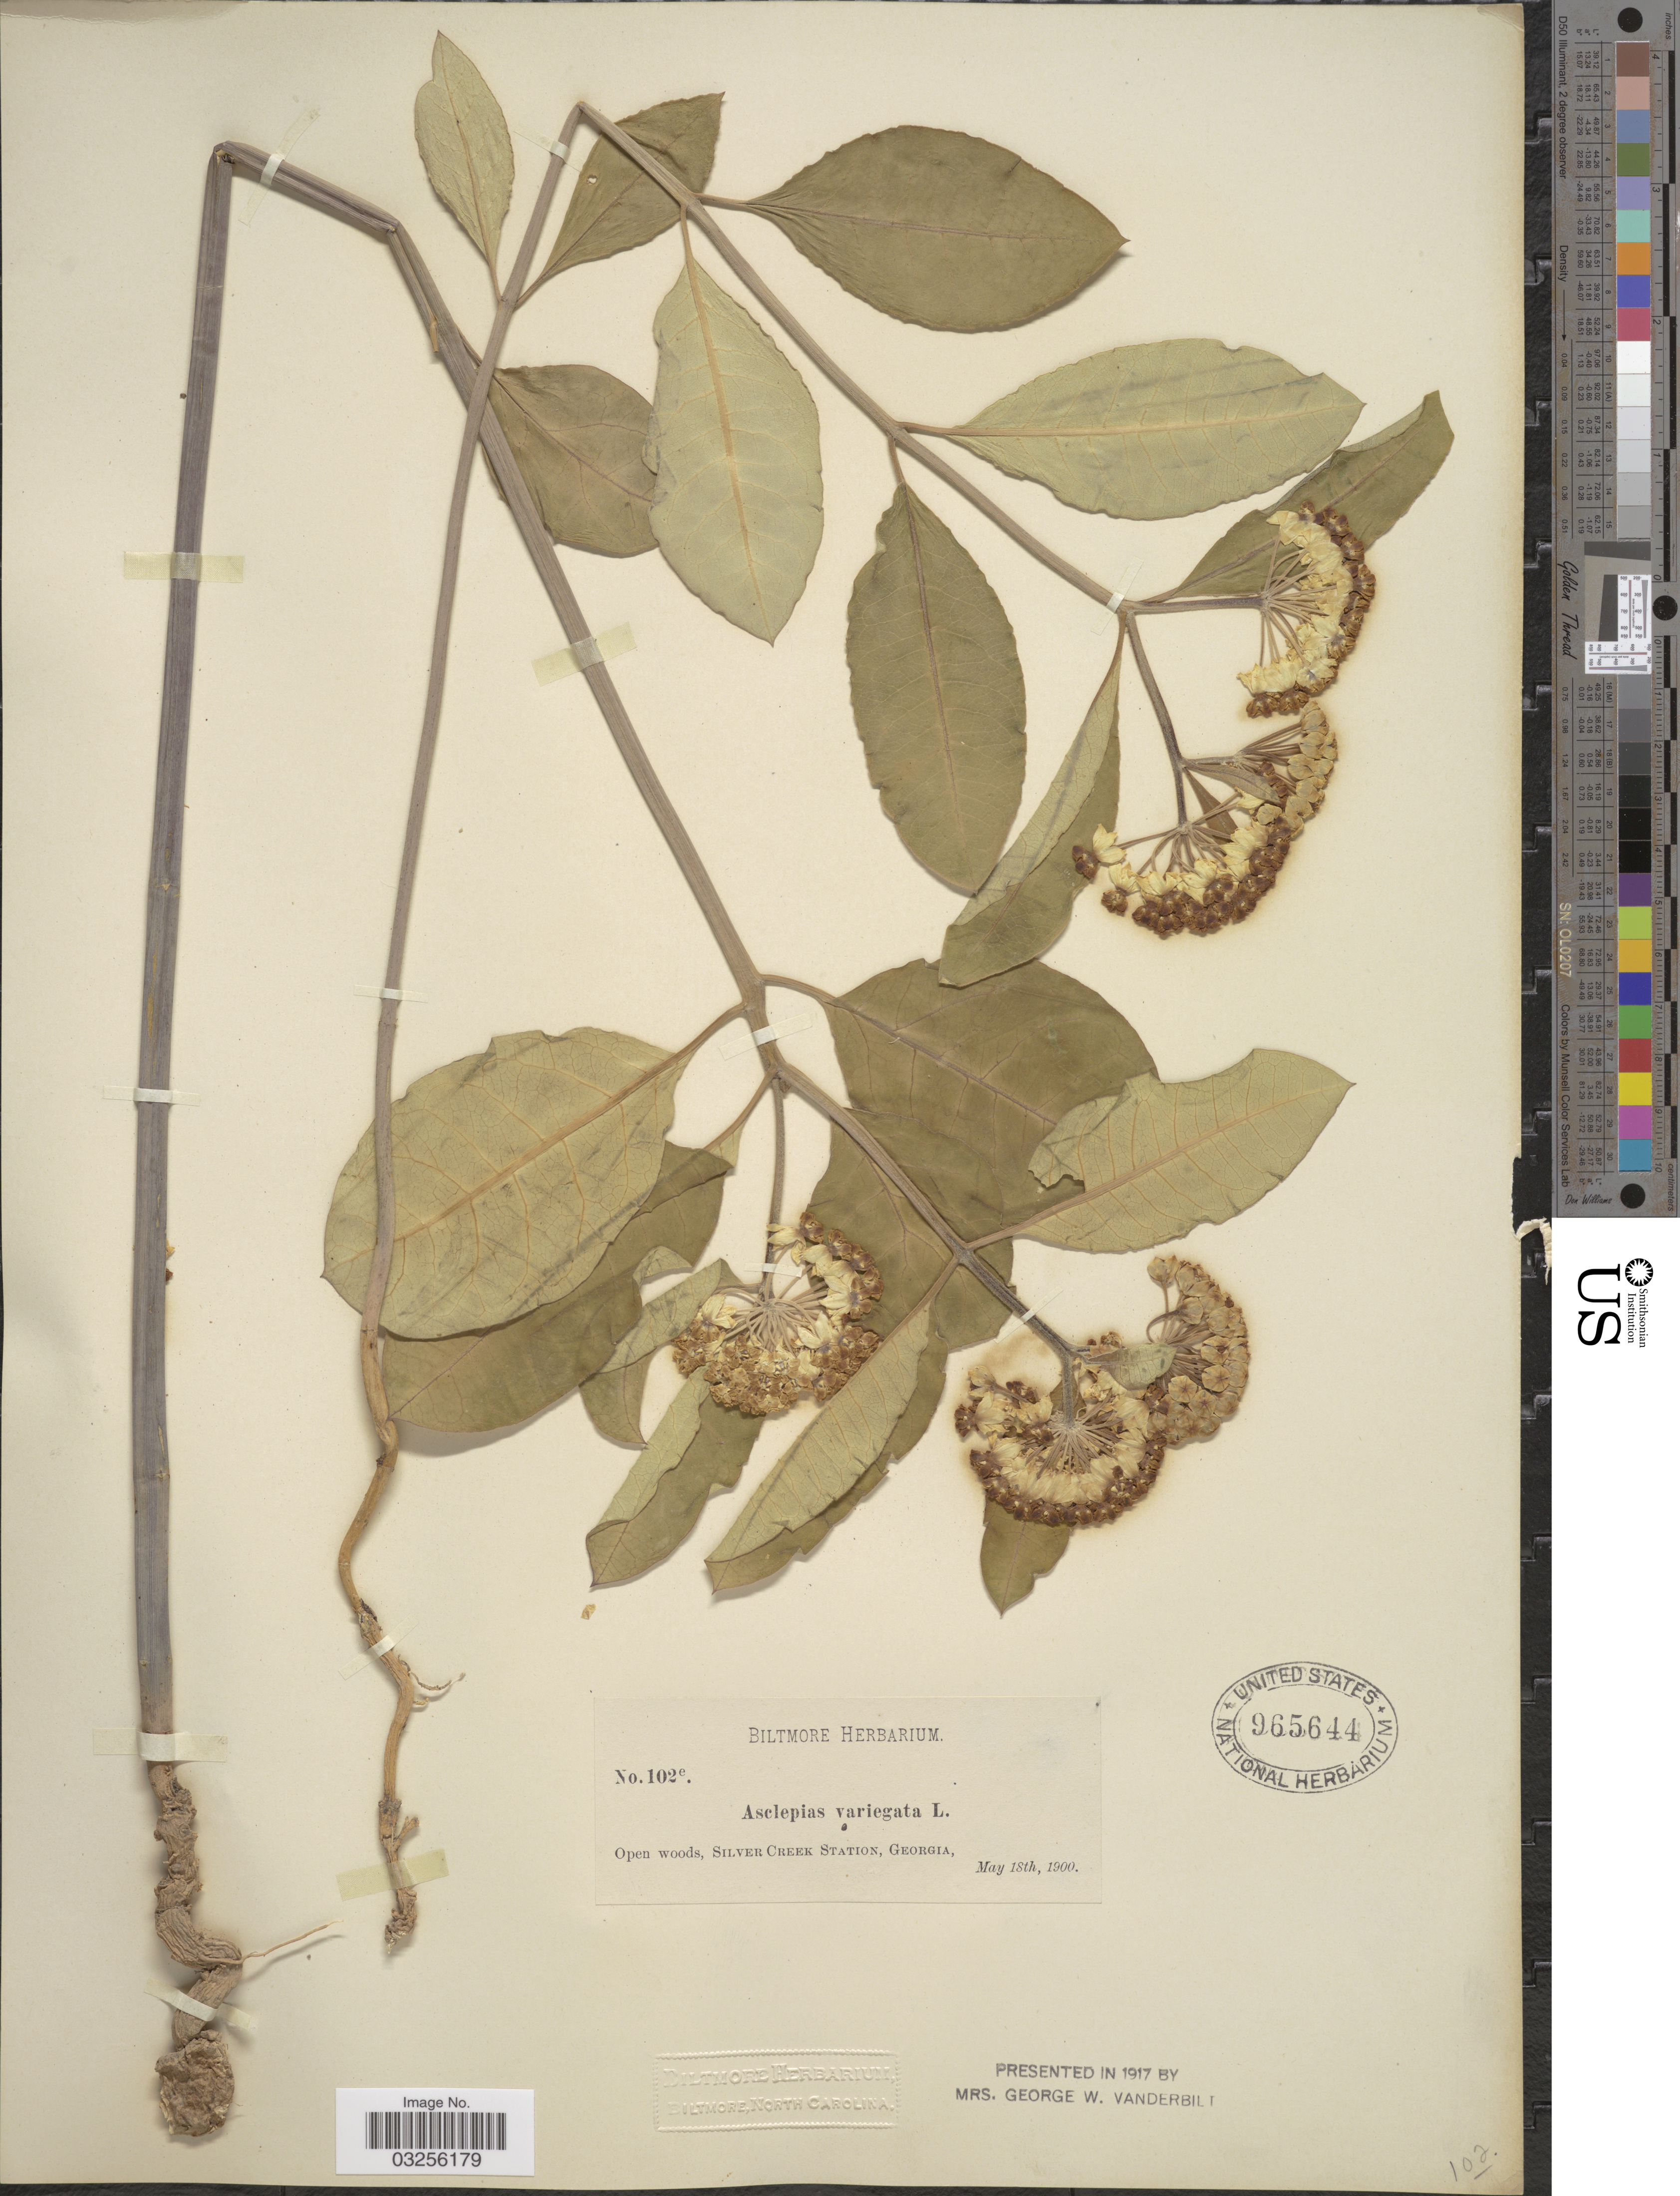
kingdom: Plantae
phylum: Tracheophyta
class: Magnoliopsida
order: Gentianales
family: Apocynaceae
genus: Asclepias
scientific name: Asclepias variegata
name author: L.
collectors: ex herb. Biltmore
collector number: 102e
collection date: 1900-05-18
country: United States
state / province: Georgia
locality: Silver Creek Station.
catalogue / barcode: US 965644